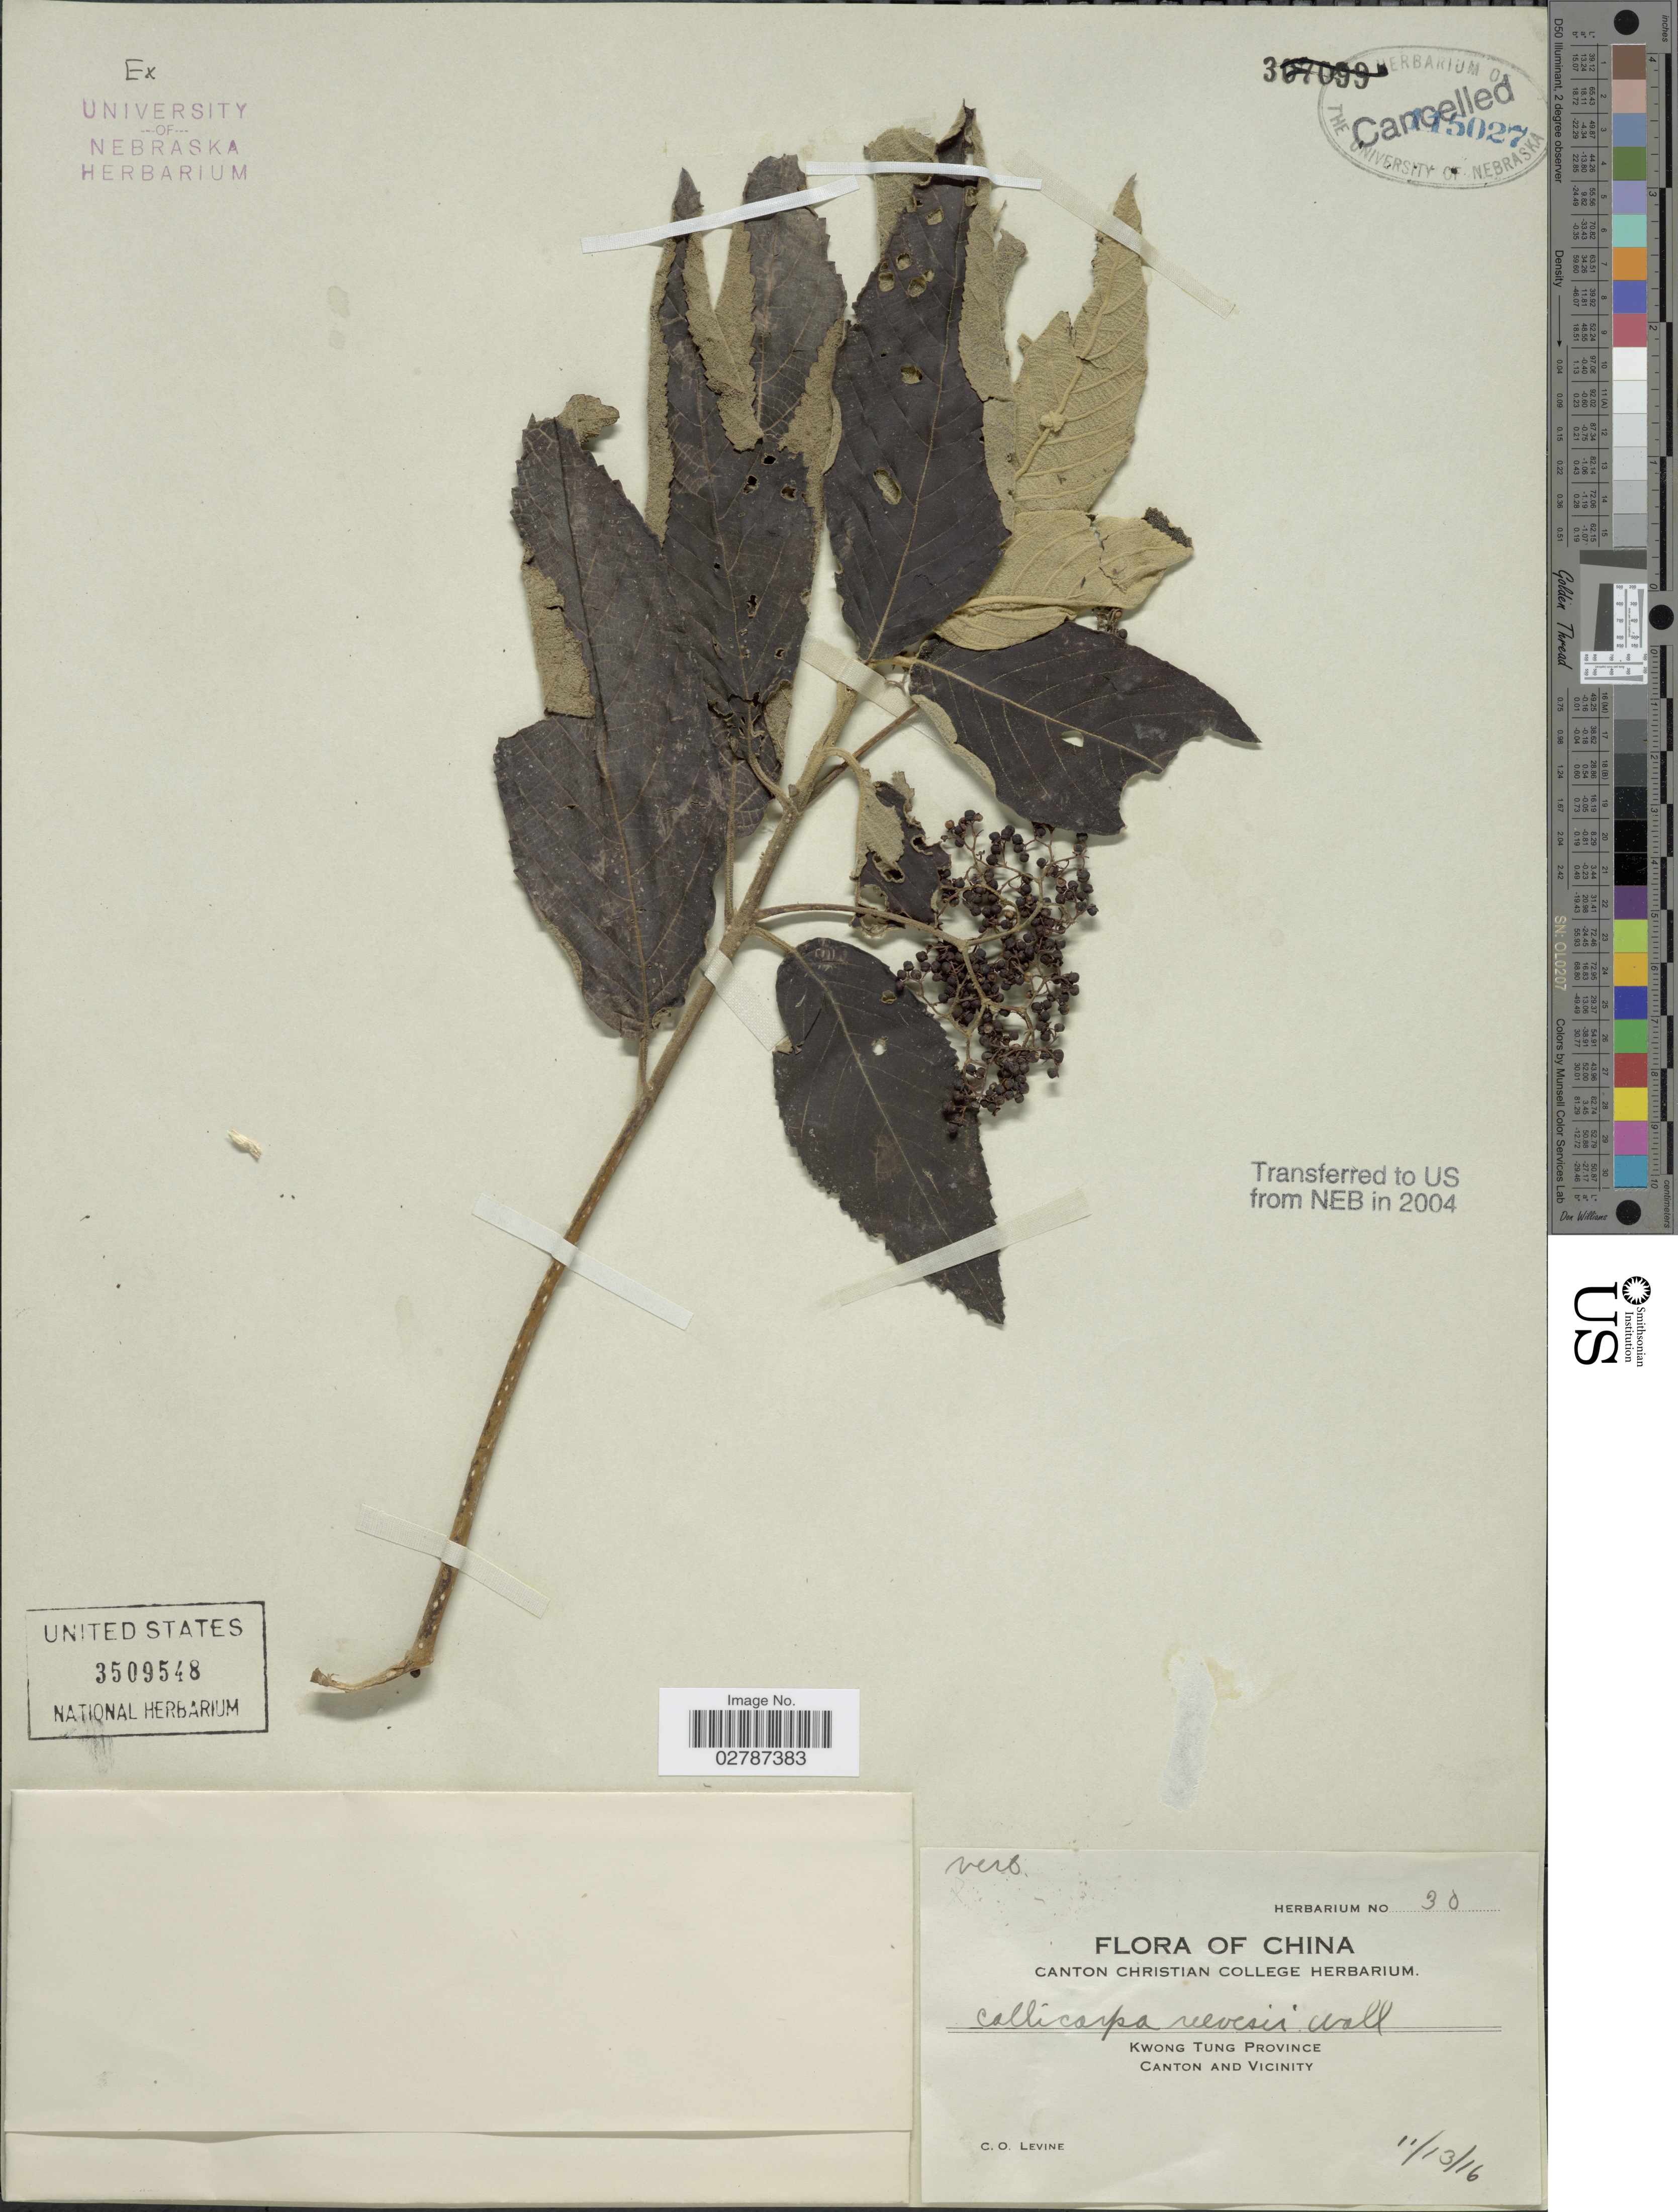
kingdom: Plantae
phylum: Tracheophyta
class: Magnoliopsida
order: Lamiales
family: Lamiaceae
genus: Callicarpa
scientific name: Callicarpa nudiflora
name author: Hook. & Arn.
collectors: C. O. Levine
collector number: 30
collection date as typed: Transcribed d/m/y: 13/11/16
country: China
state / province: Guangdong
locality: Kwong Tung province. Canton and Vicinity.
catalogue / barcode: US 3509548